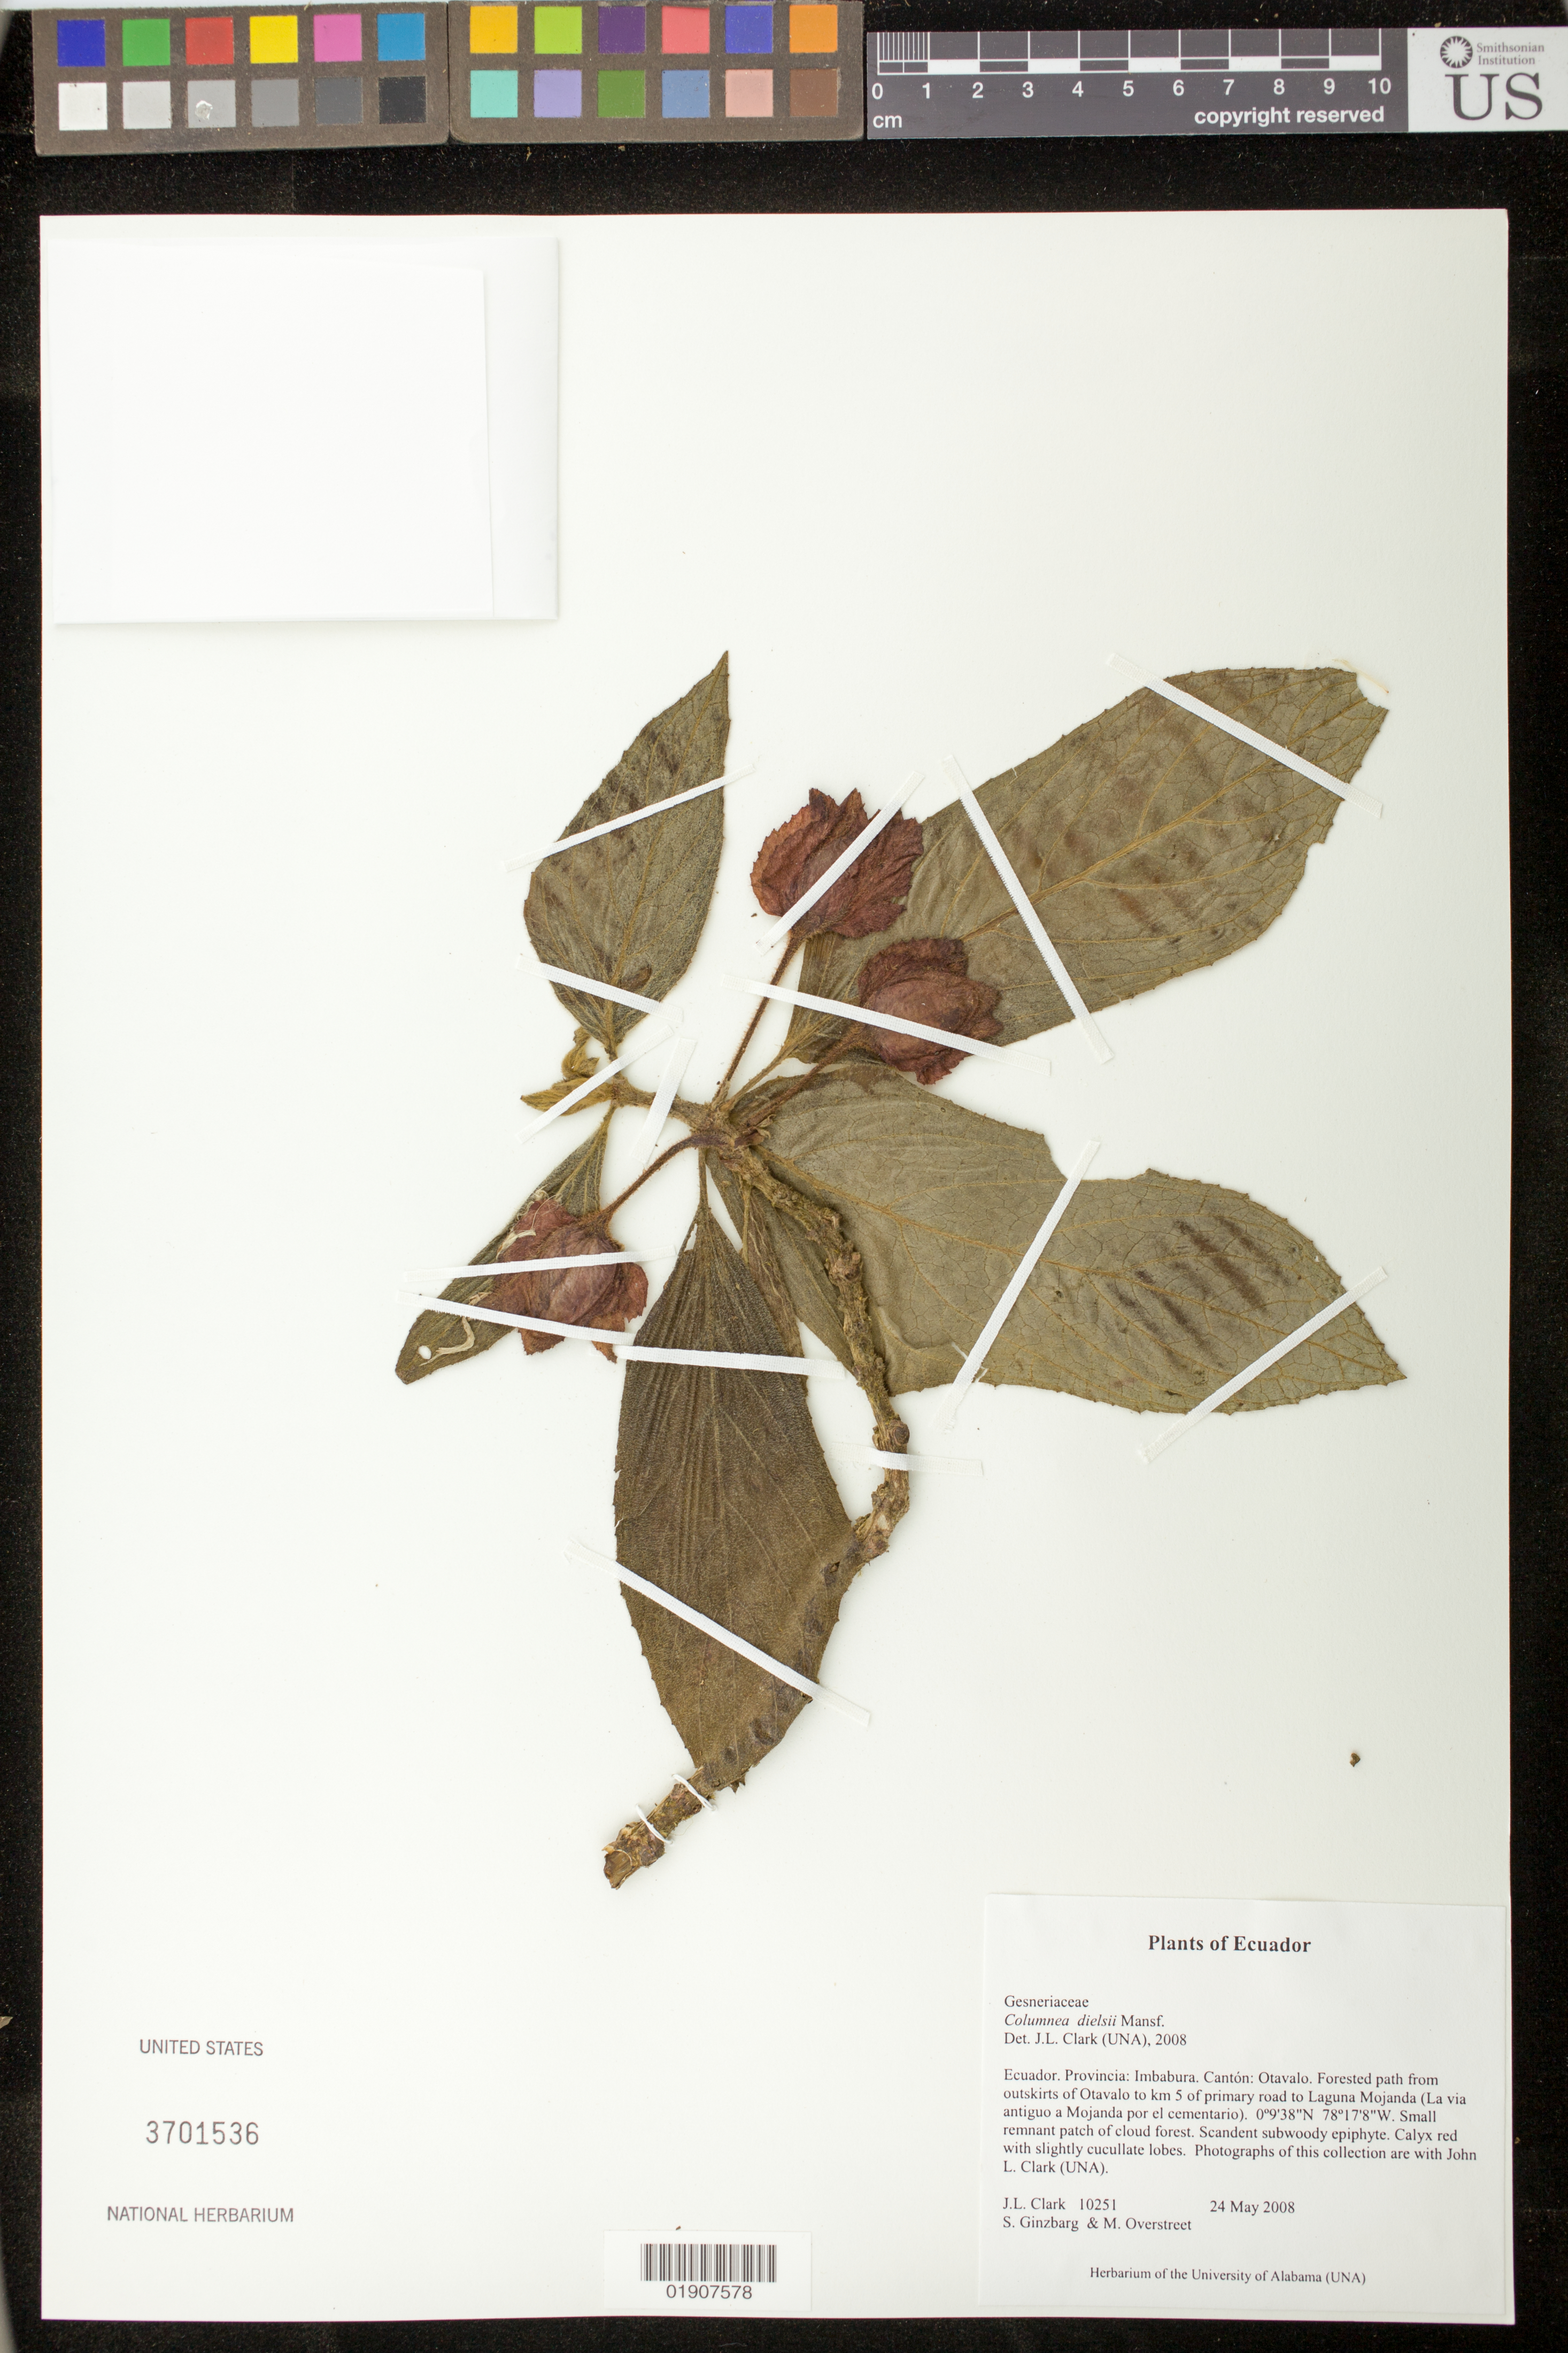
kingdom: Plantae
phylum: Tracheophyta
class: Magnoliopsida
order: Lamiales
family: Gesneriaceae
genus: Columnea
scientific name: Columnea dielsii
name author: Mansf.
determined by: Clark, J. L., (SEL), The Marie Selby Botanical Garden (UNITED STATES)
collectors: J. L. Clark, S. Ginzbarg & M. Overstreet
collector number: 10251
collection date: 2008-05-24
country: Ecuador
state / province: Imbabura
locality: Provincia Imbabura, Canton Otavalo, forested path from outskirts of Otavalo to km 5 primary road to Laguna Mojanda (La via antiguo a Mojanda por el cementario)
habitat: Small remnant patch of cloud forest.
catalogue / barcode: US 3701536